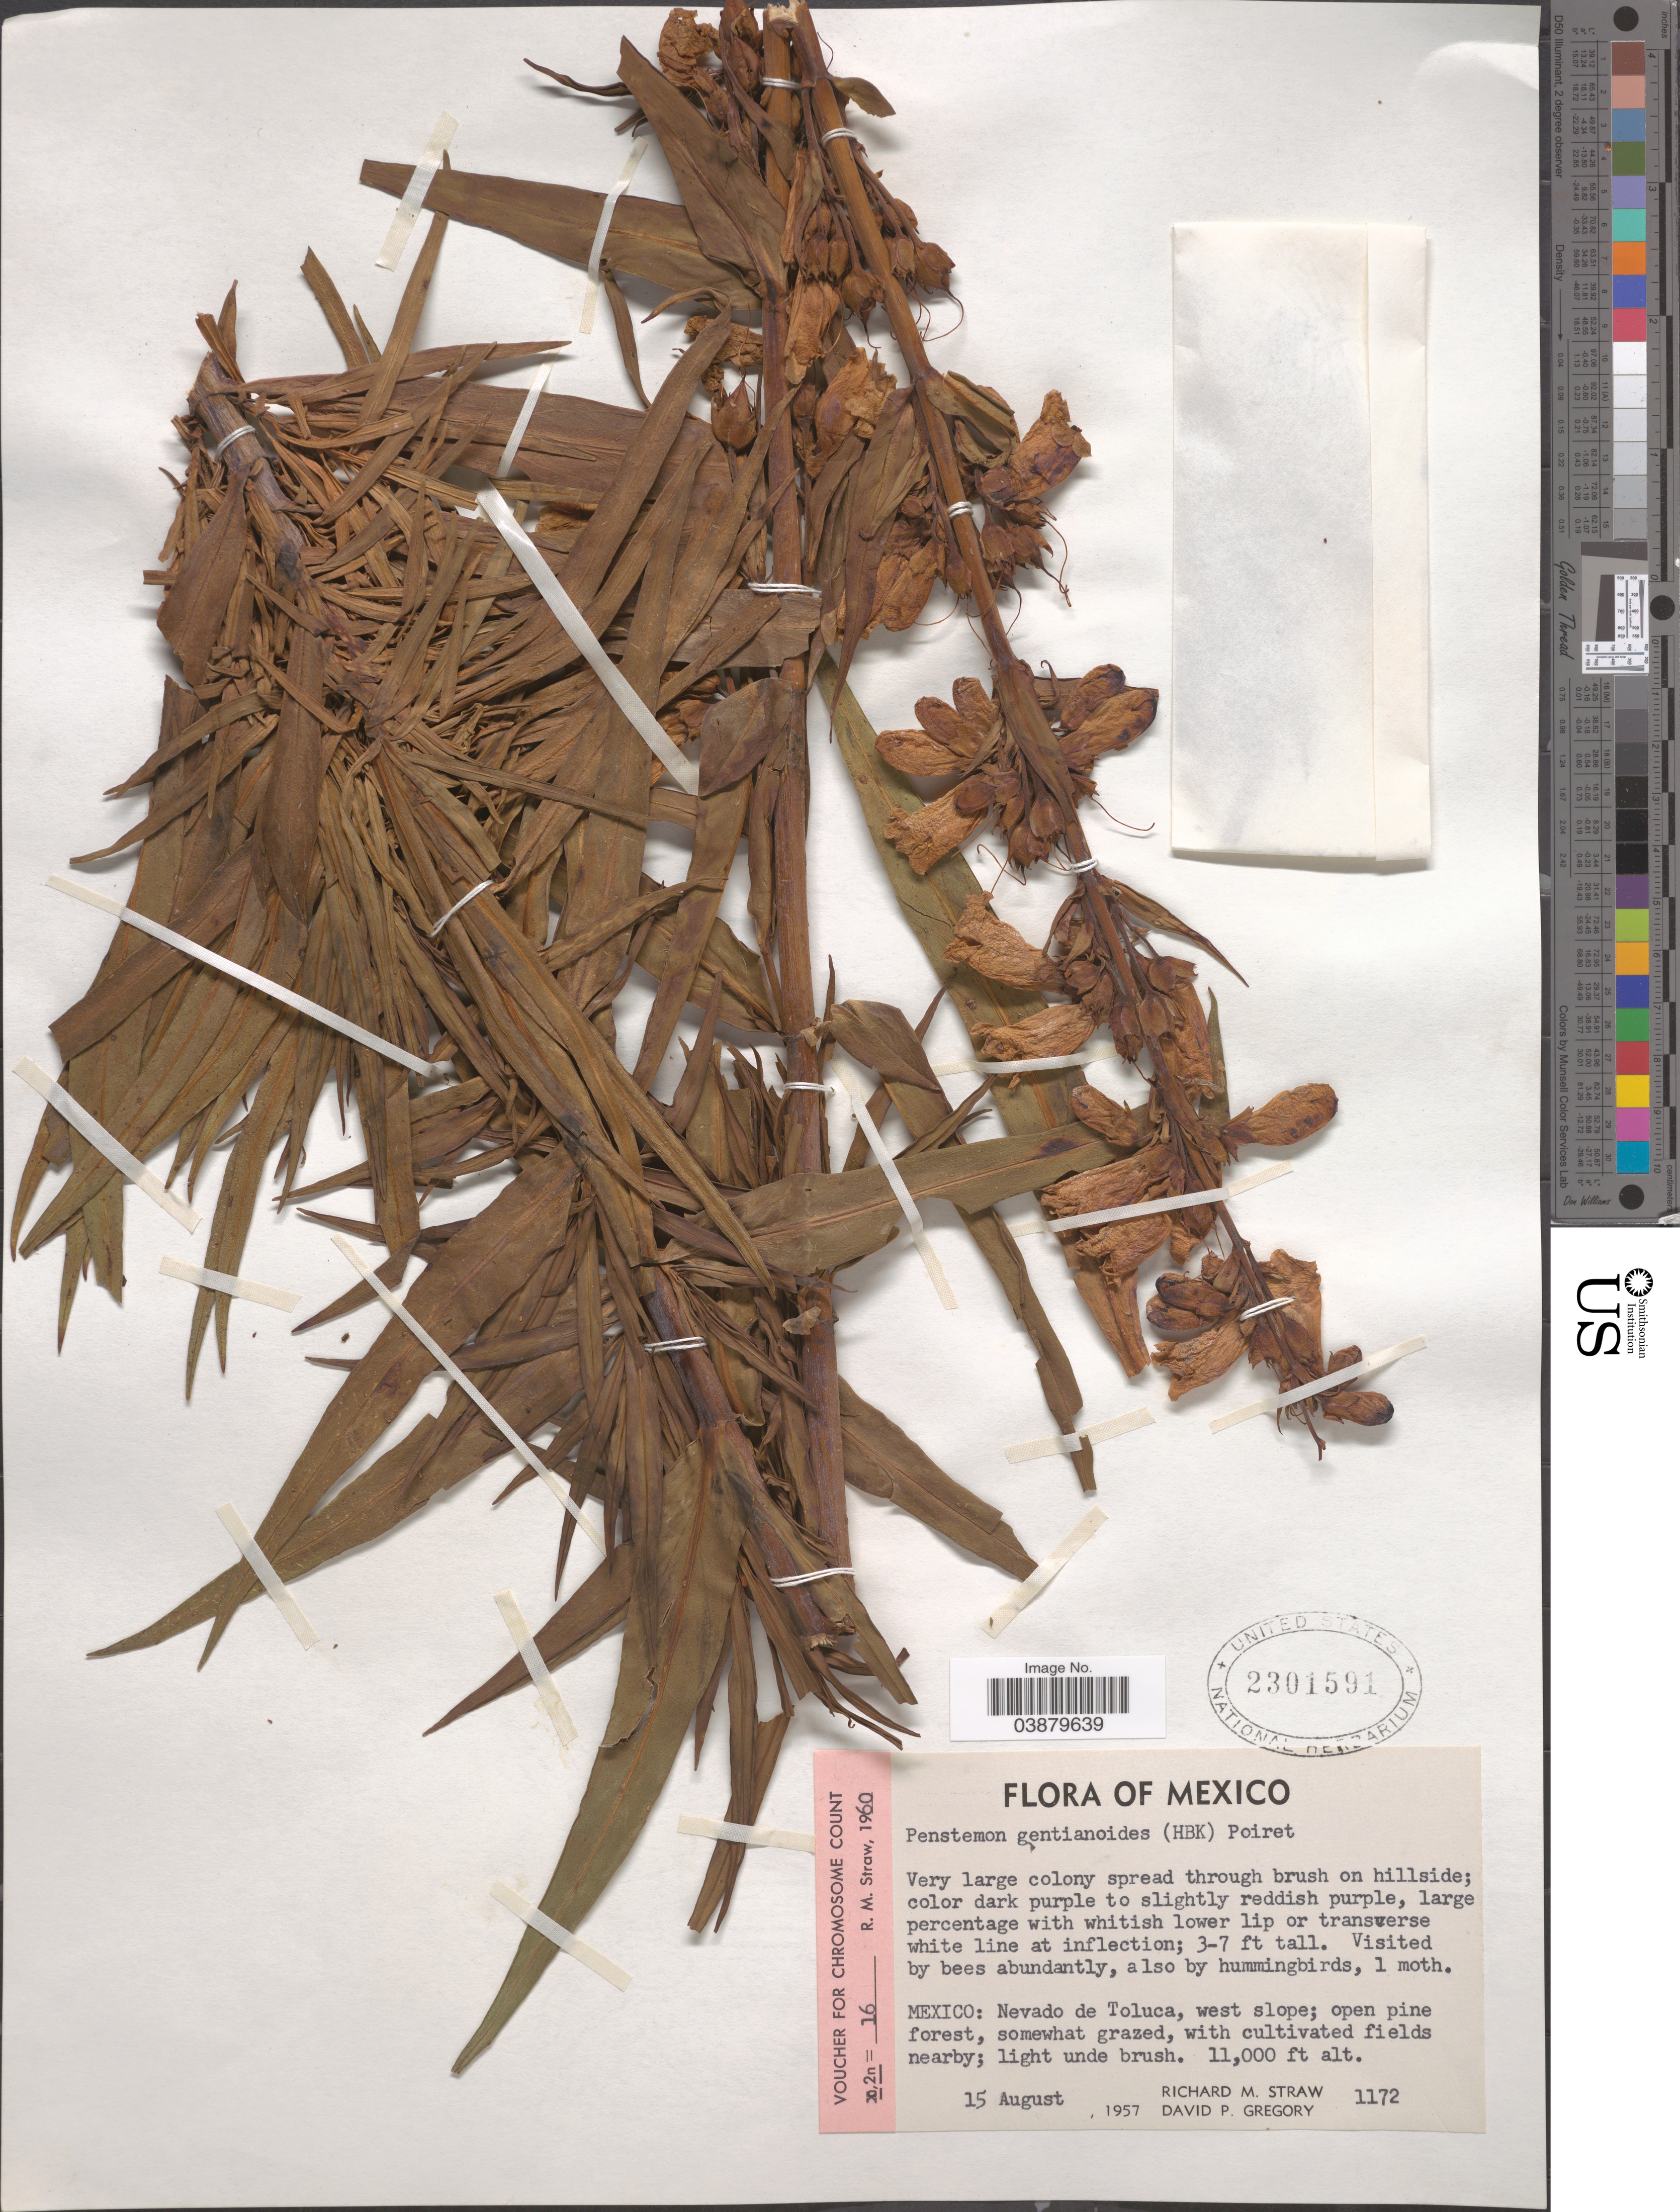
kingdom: Plantae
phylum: Tracheophyta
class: Magnoliopsida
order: Lamiales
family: Plantaginaceae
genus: Penstemon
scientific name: Penstemon gentianoides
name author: (Kunth) Poir.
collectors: R. M. Straw & D. Gregory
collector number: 1172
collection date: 1957-08-15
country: Mexico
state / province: México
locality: Nevado de Toluca, west slope.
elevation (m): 3353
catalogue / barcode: US 2301591